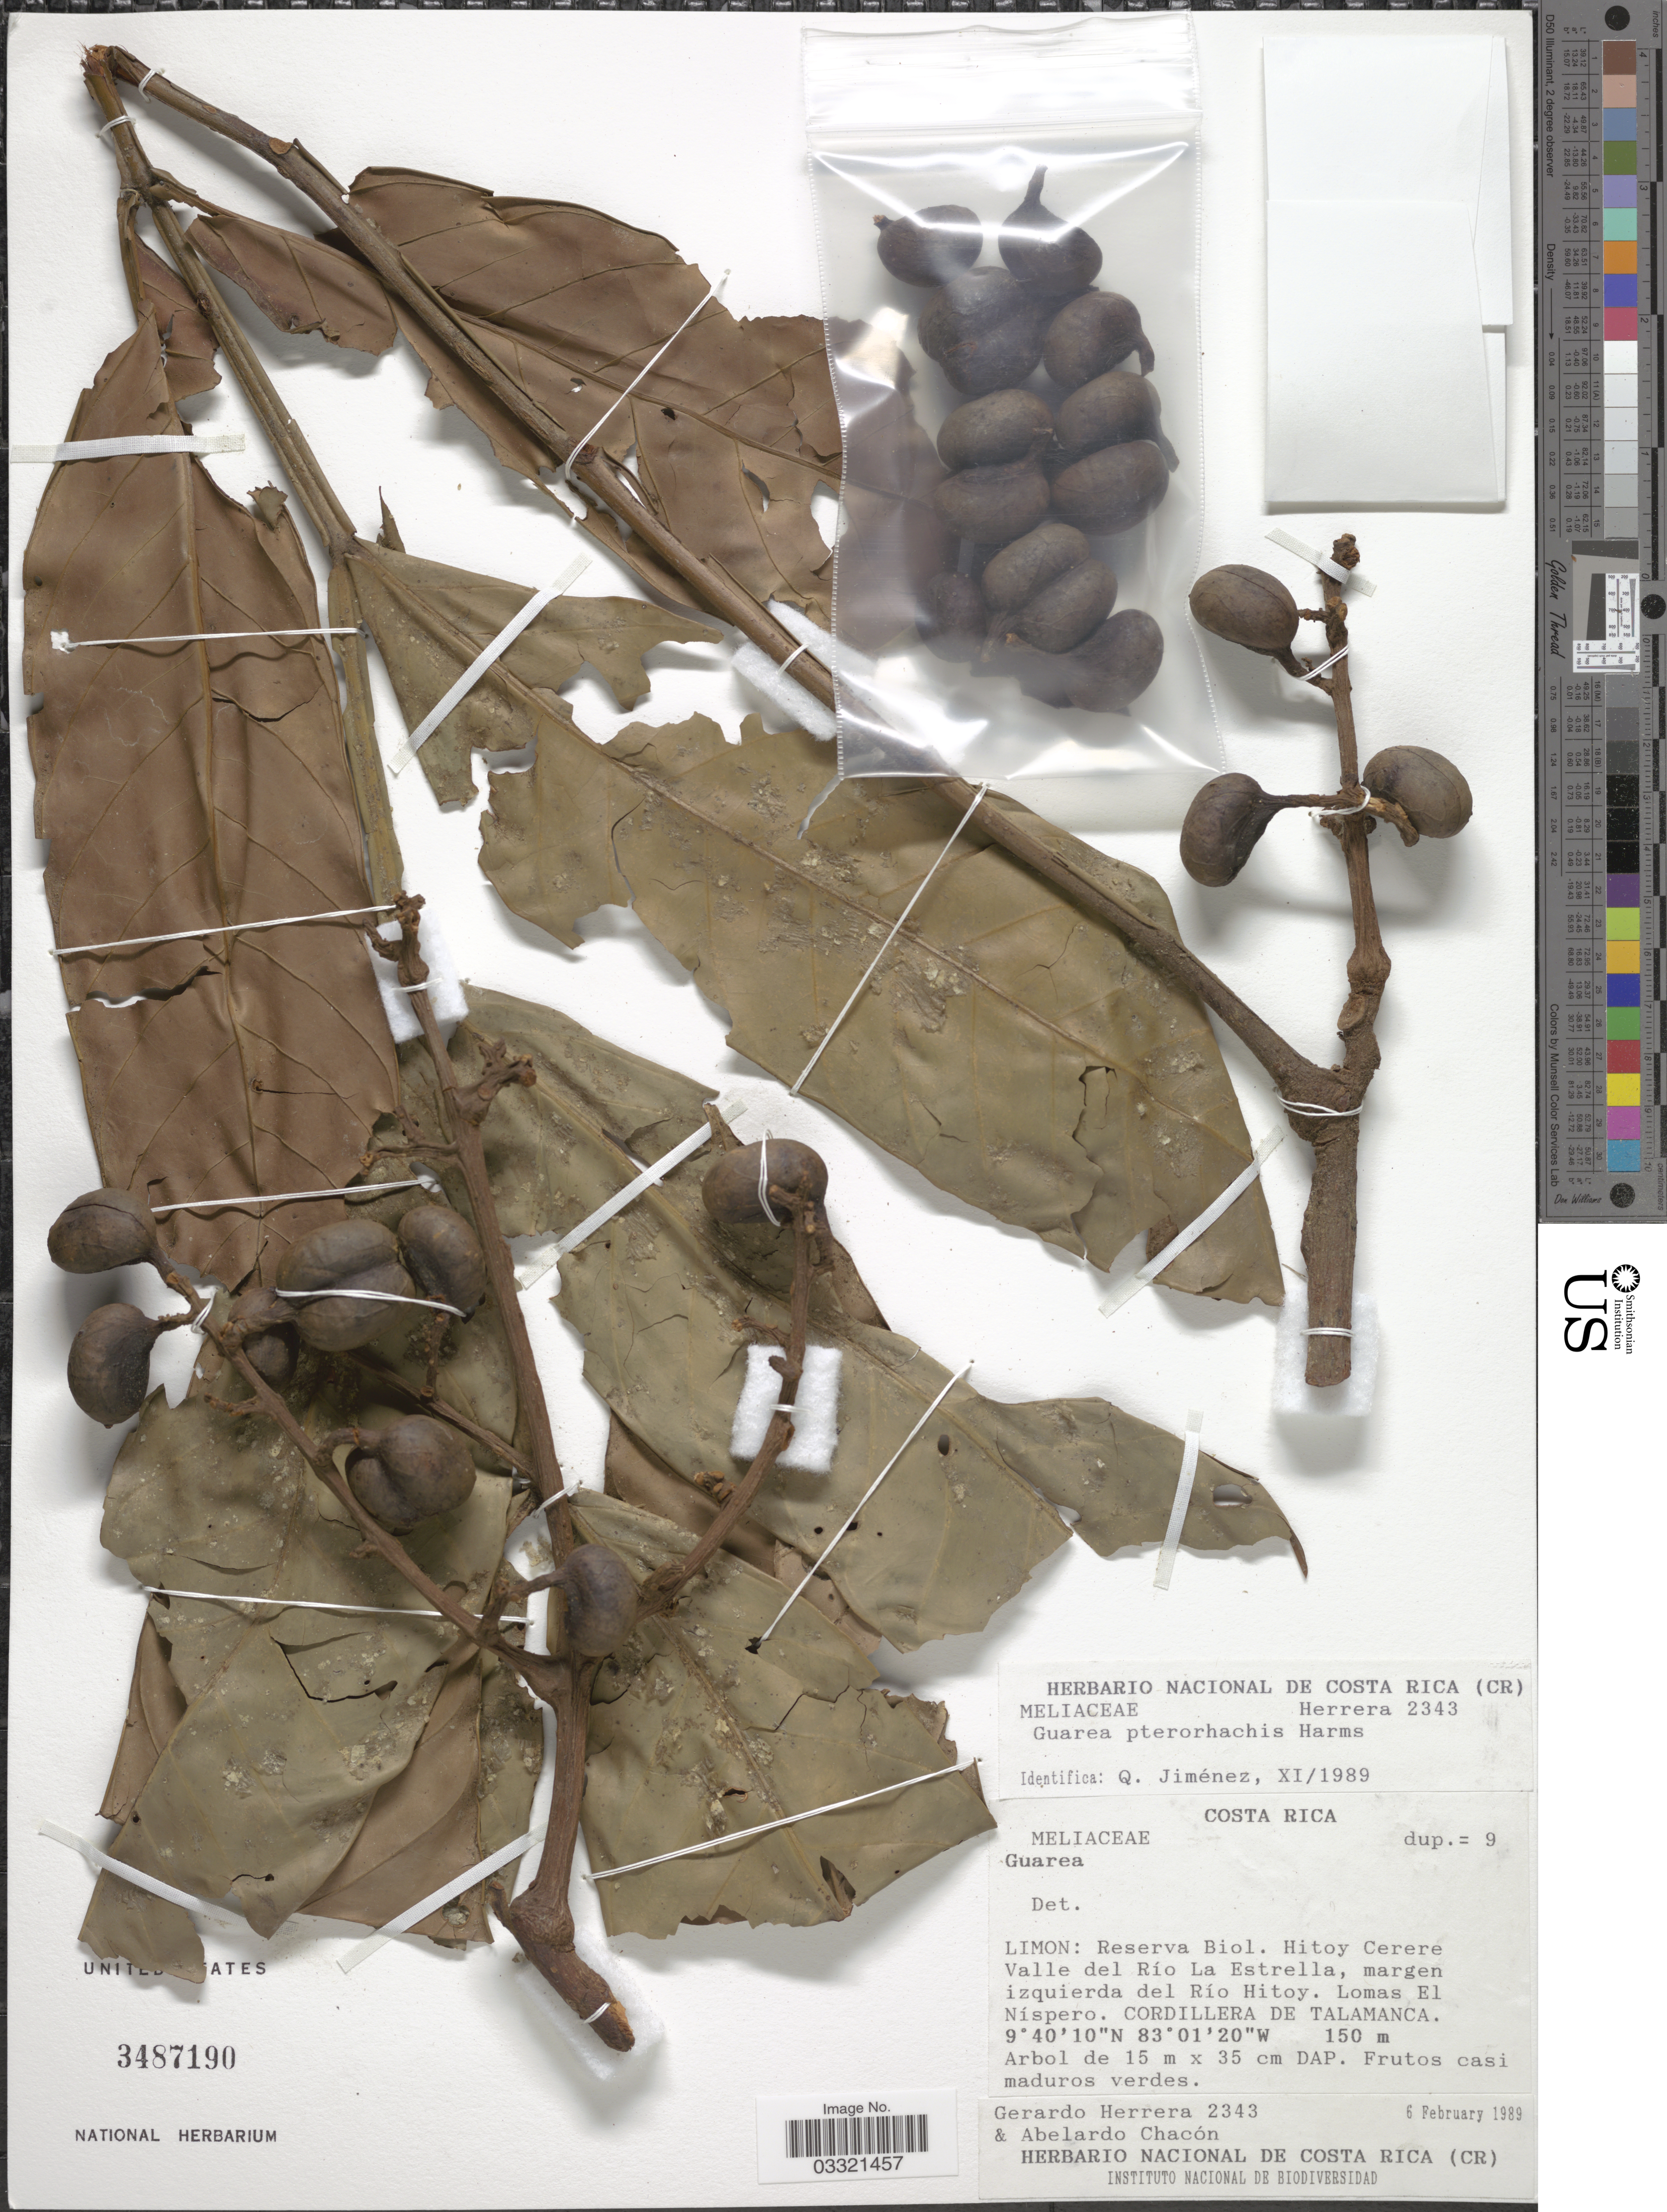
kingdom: Plantae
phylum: Tracheophyta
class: Magnoliopsida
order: Sapindales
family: Meliaceae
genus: Guarea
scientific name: Guarea pterorhachis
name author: Harms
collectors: G. Herrera & A. Chacon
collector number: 2343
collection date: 1989-02-06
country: Costa Rica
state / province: Limón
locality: Reserva Biol. Hitoy Cerere Valle del Río La Estrella, margen izquierda del Río Hitoy. Lomas El Níspero. Cordillera de Talamanca.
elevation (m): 150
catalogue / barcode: US 3487190